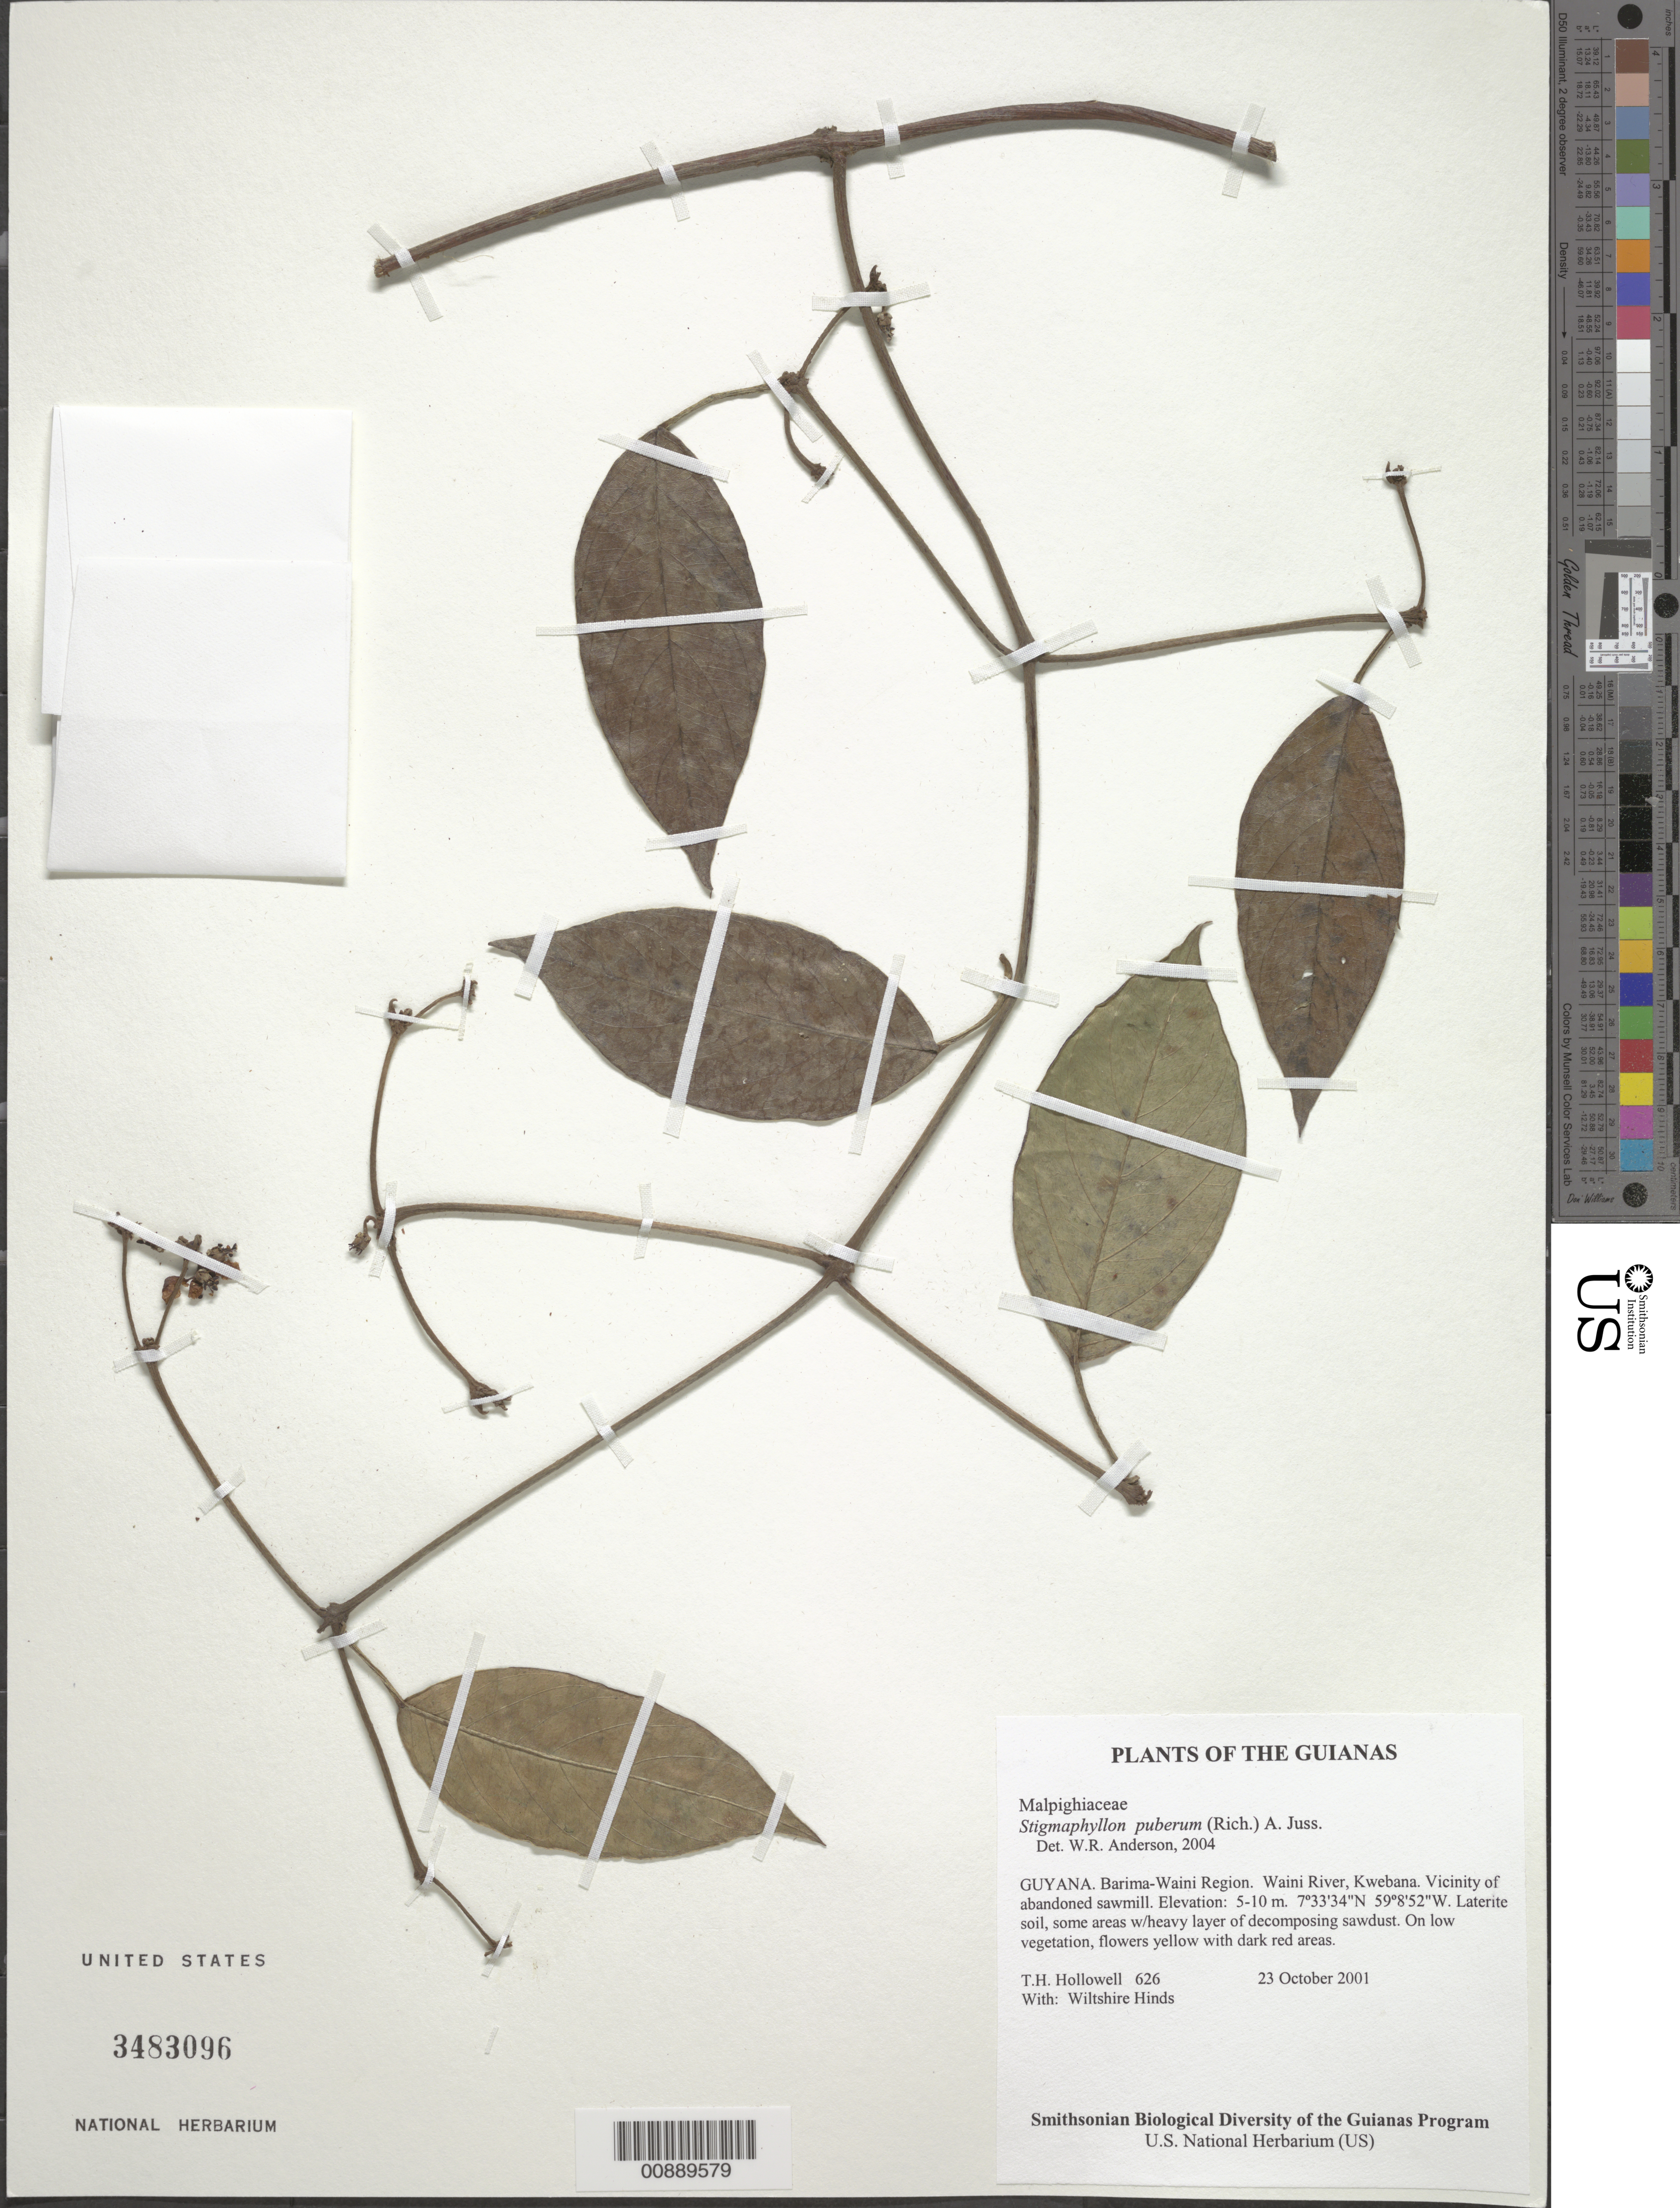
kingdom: Plantae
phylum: Tracheophyta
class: Magnoliopsida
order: Malpighiales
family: Malpighiaceae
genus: Stigmaphyllon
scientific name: Stigmaphyllon puberum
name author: (Rich.) A. Juss.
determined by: Anderson, W. R., (MICH), University of Michigan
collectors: T. Hollowell & W. Hinds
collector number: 626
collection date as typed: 23 October 2001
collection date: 2001-10-23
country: Guyana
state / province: Barima-Waini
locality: Waini River, Kwebana. Vicinity of abandoned sawmill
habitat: Laterite soil, some areas w/heavy layer of decomposing sawdust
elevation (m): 5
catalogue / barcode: US 3483096